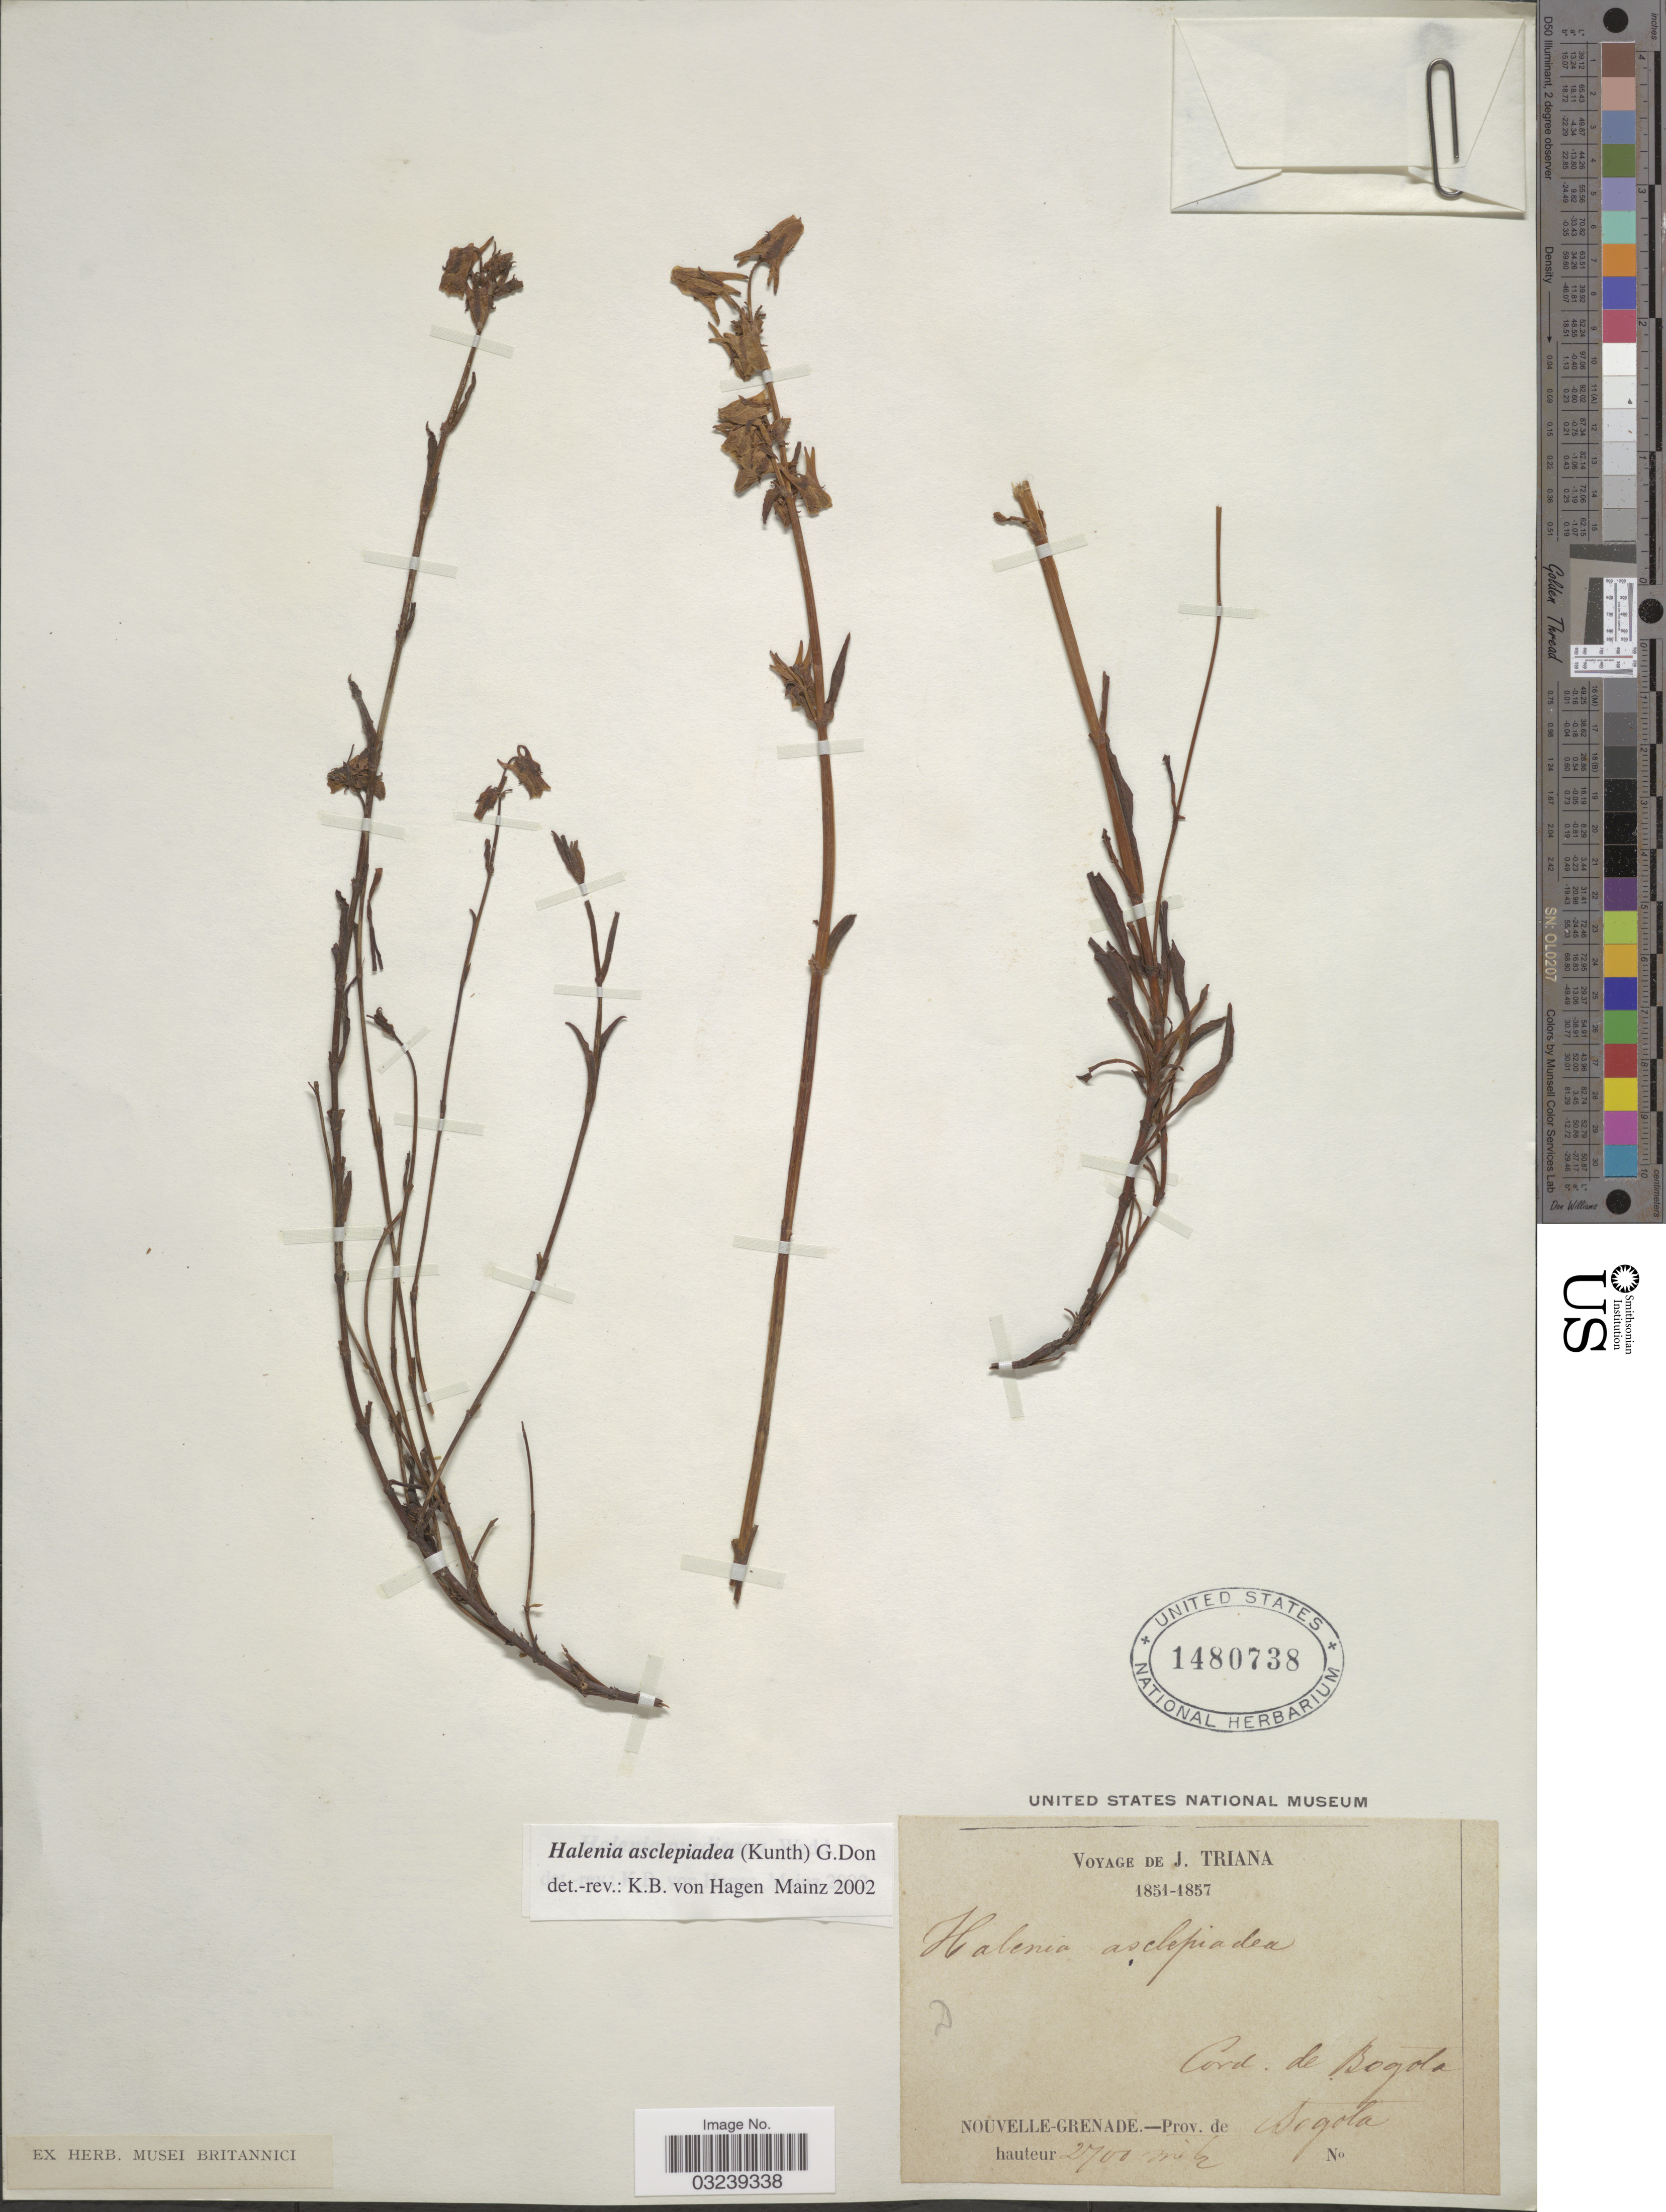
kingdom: Plantae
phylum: Tracheophyta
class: Magnoliopsida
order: Gentianales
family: Gentianaceae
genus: Halenia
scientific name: Halenia asclepiadea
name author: (Kunth) G. Don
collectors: J. Triana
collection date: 1851/1857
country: Colombia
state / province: Bogota D.C.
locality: Cord. de Bogota. Nouvelle-Grenade.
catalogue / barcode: US 1480738